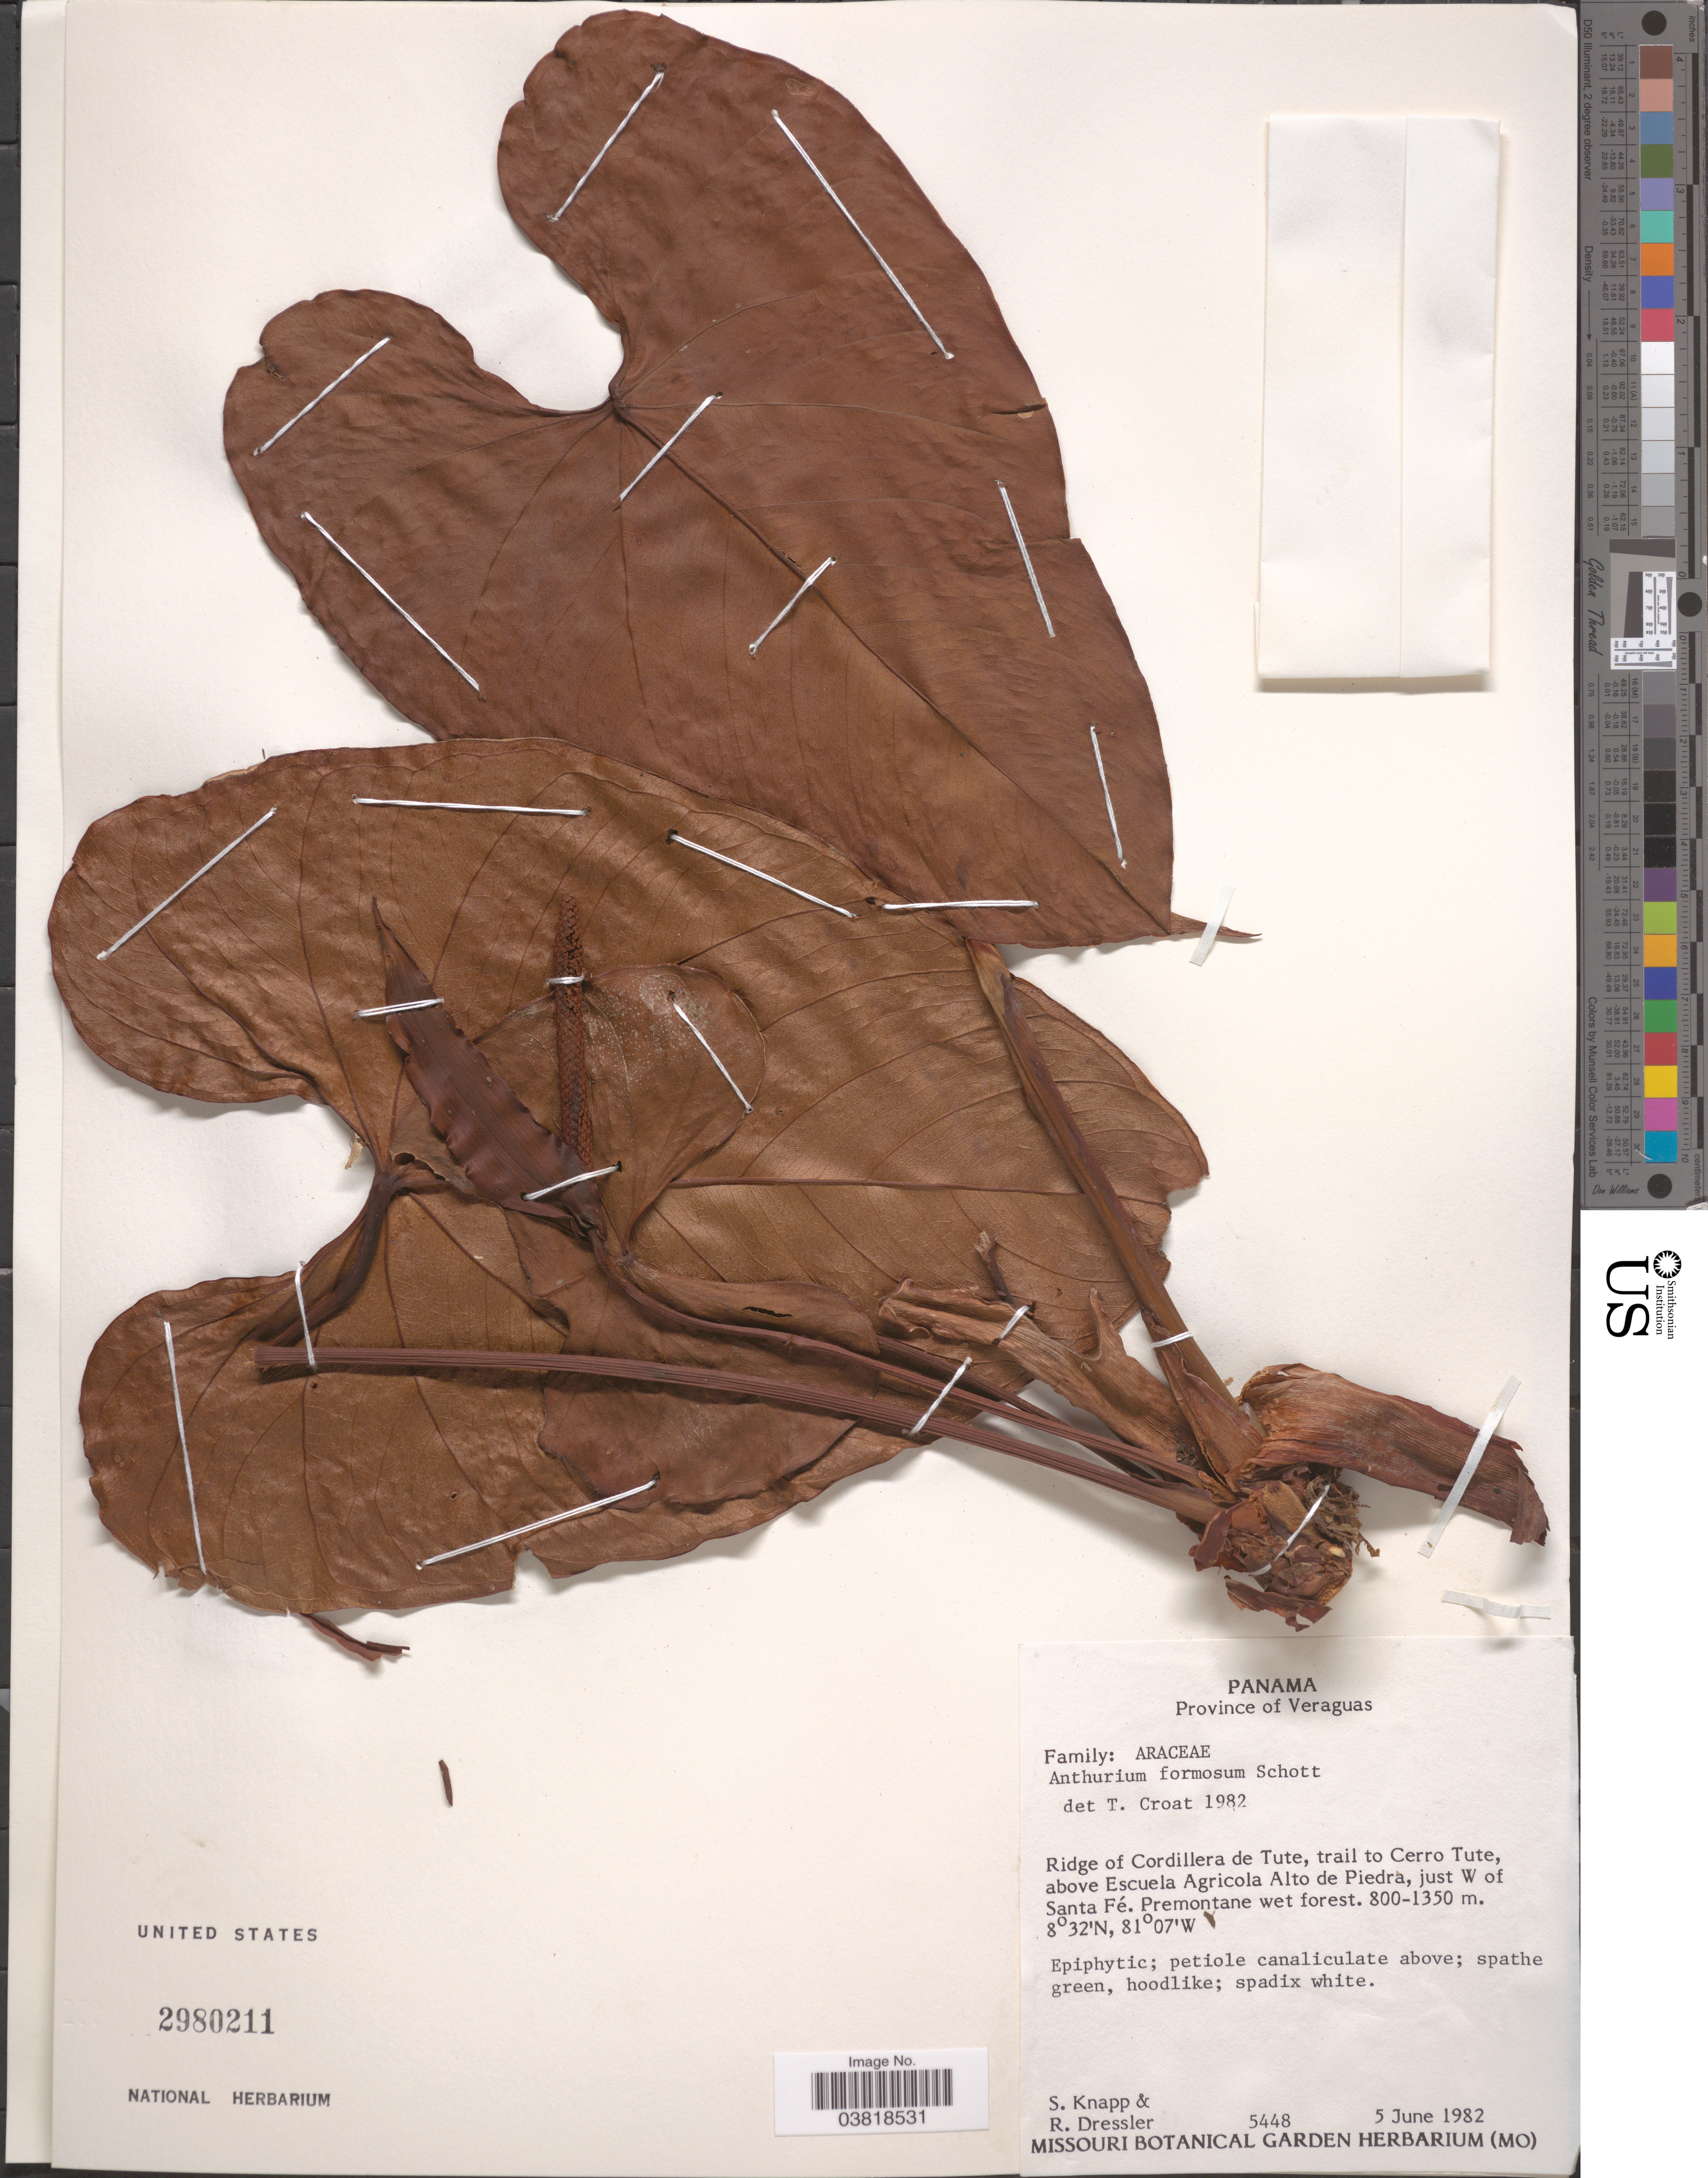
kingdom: Plantae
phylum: Tracheophyta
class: Liliopsida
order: Alismatales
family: Araceae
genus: Anthurium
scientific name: Anthurium formosum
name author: Schott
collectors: S. Knapp & R. Dressler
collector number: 5448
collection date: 1982-06-05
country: Panama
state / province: Veraguas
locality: Ridge of Cordillera de Tute, trail to Cero Tute, above Escuela Agricola de Piedra, just W of Santa Fé.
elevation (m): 800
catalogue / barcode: US 2980211